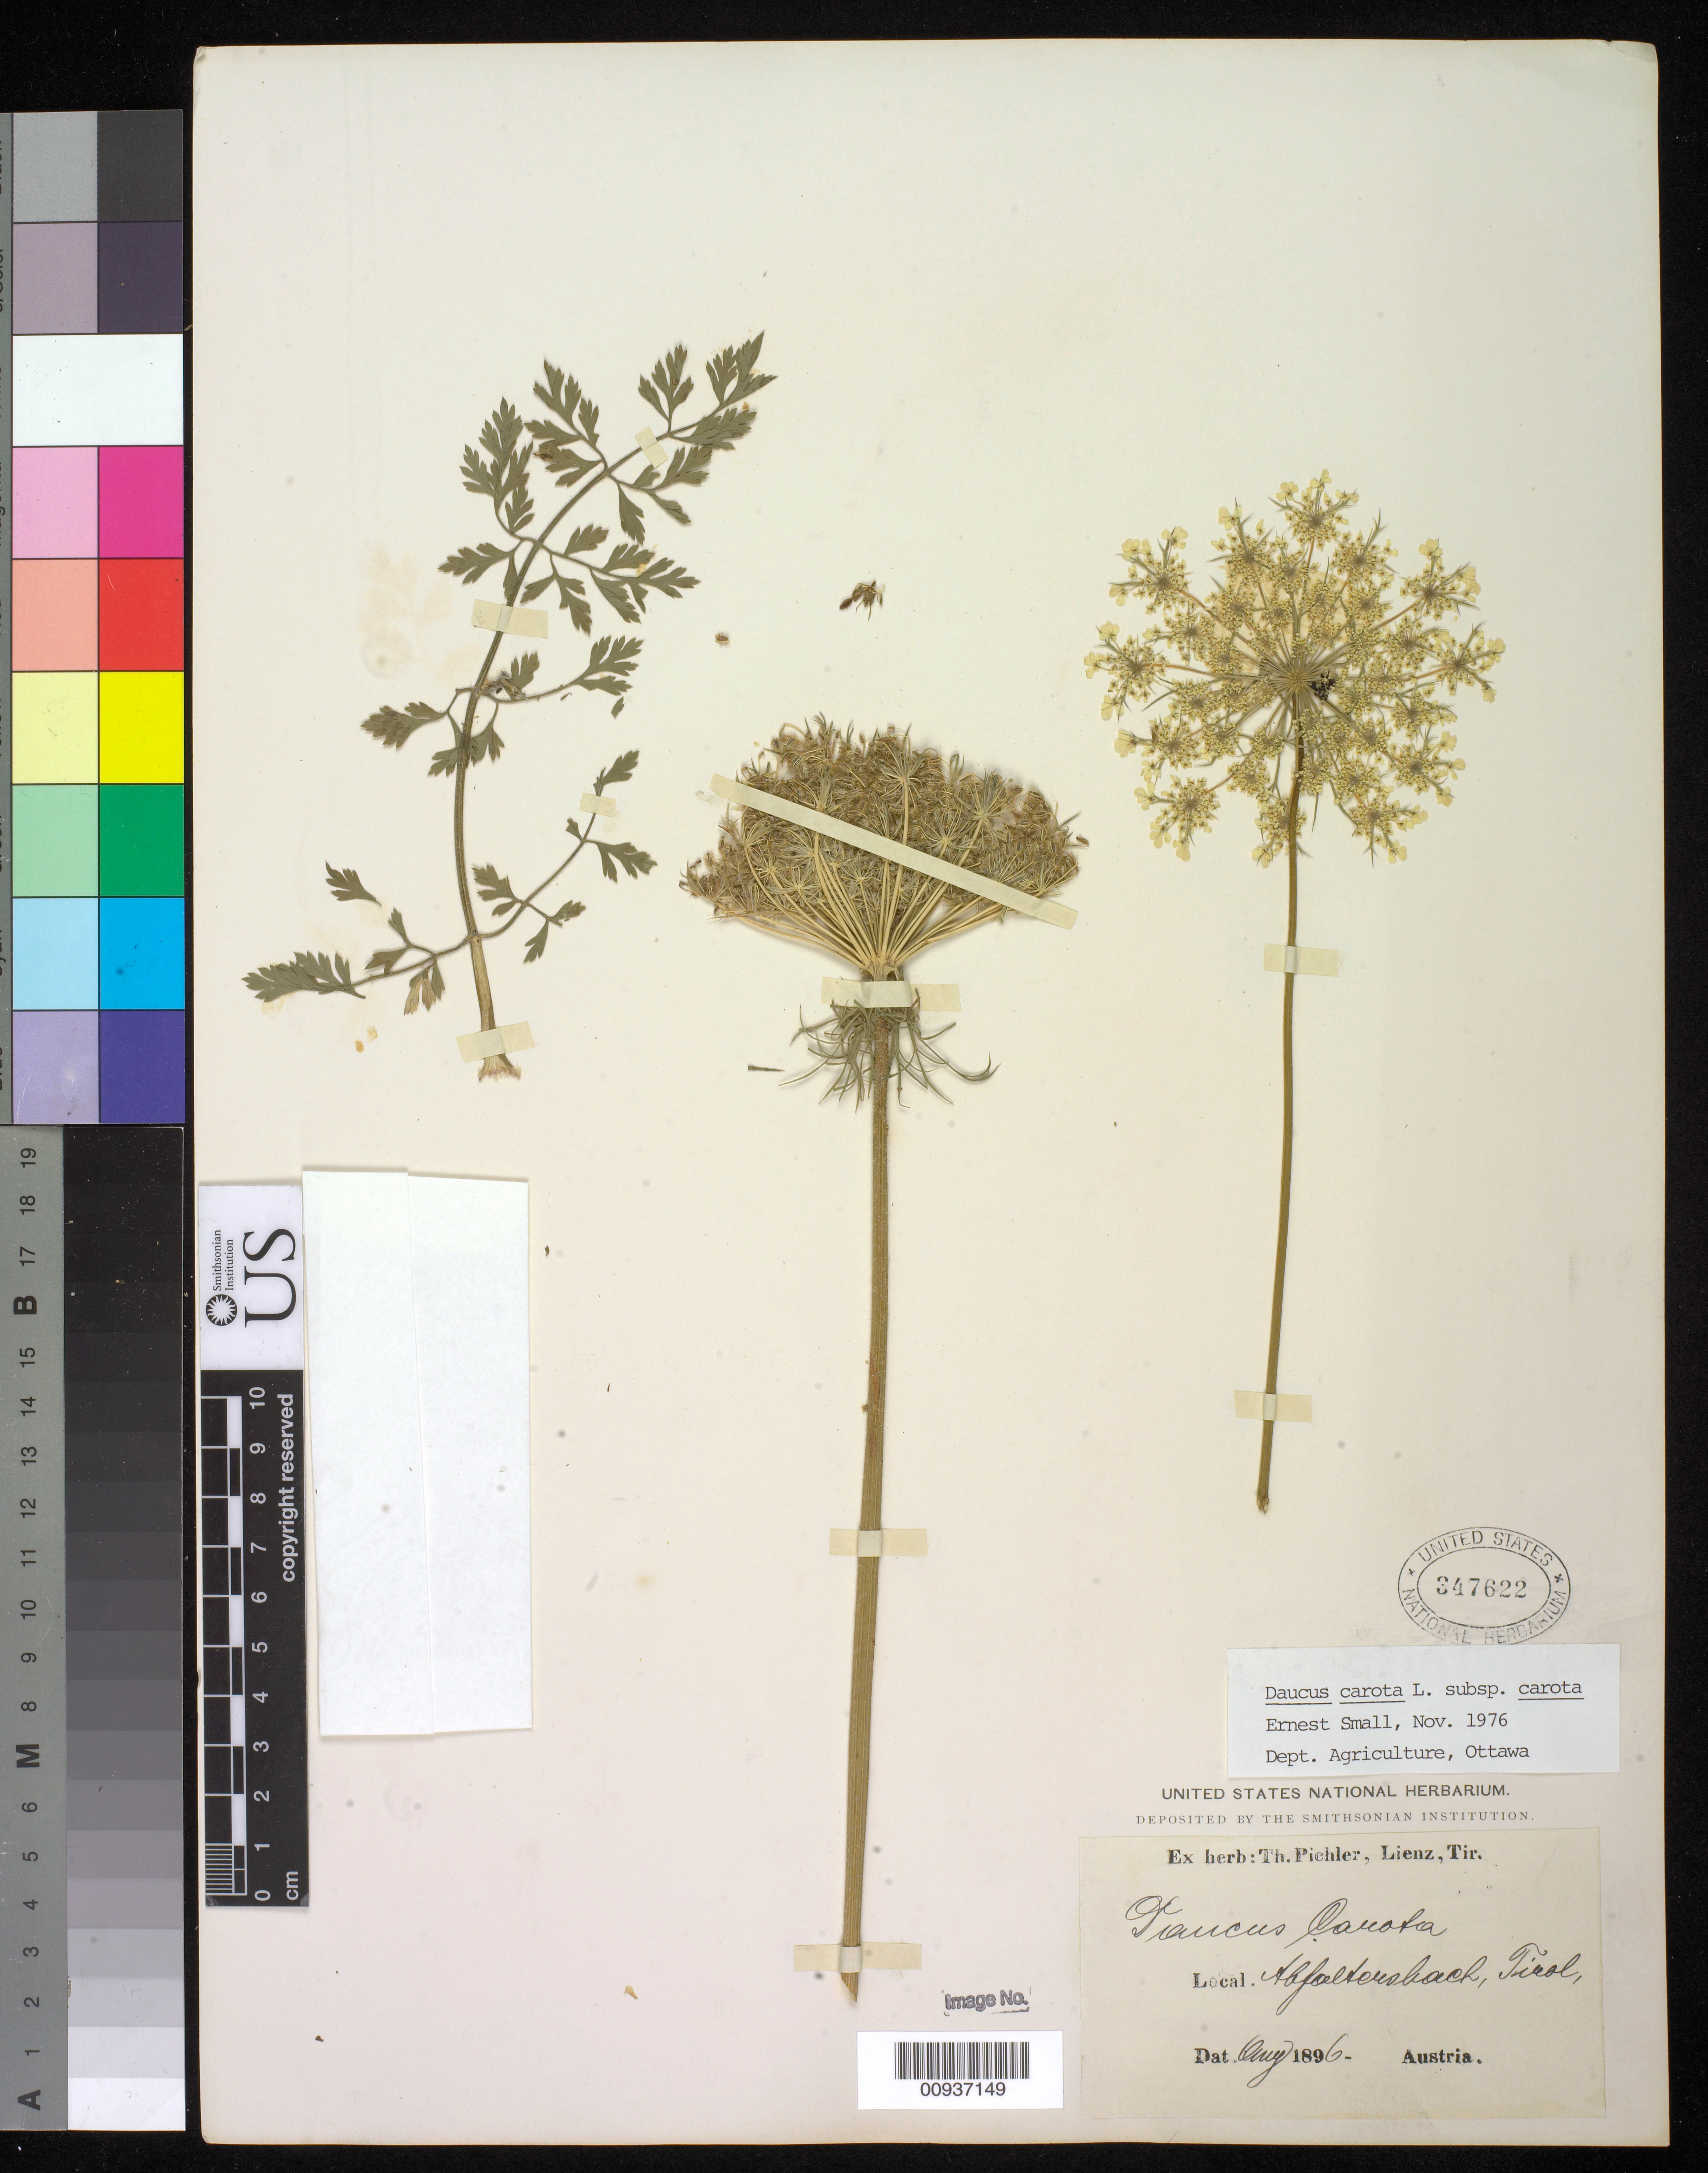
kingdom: Plantae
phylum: Tracheophyta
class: Magnoliopsida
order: Apiales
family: Apiaceae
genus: Daucus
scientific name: Daucus carota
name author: L.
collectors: T. Pichler & Lienz, T.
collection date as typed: Aug 1896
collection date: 1896-08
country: Austria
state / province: Tirol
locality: Abfaltersbach, Tirol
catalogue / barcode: US 347622